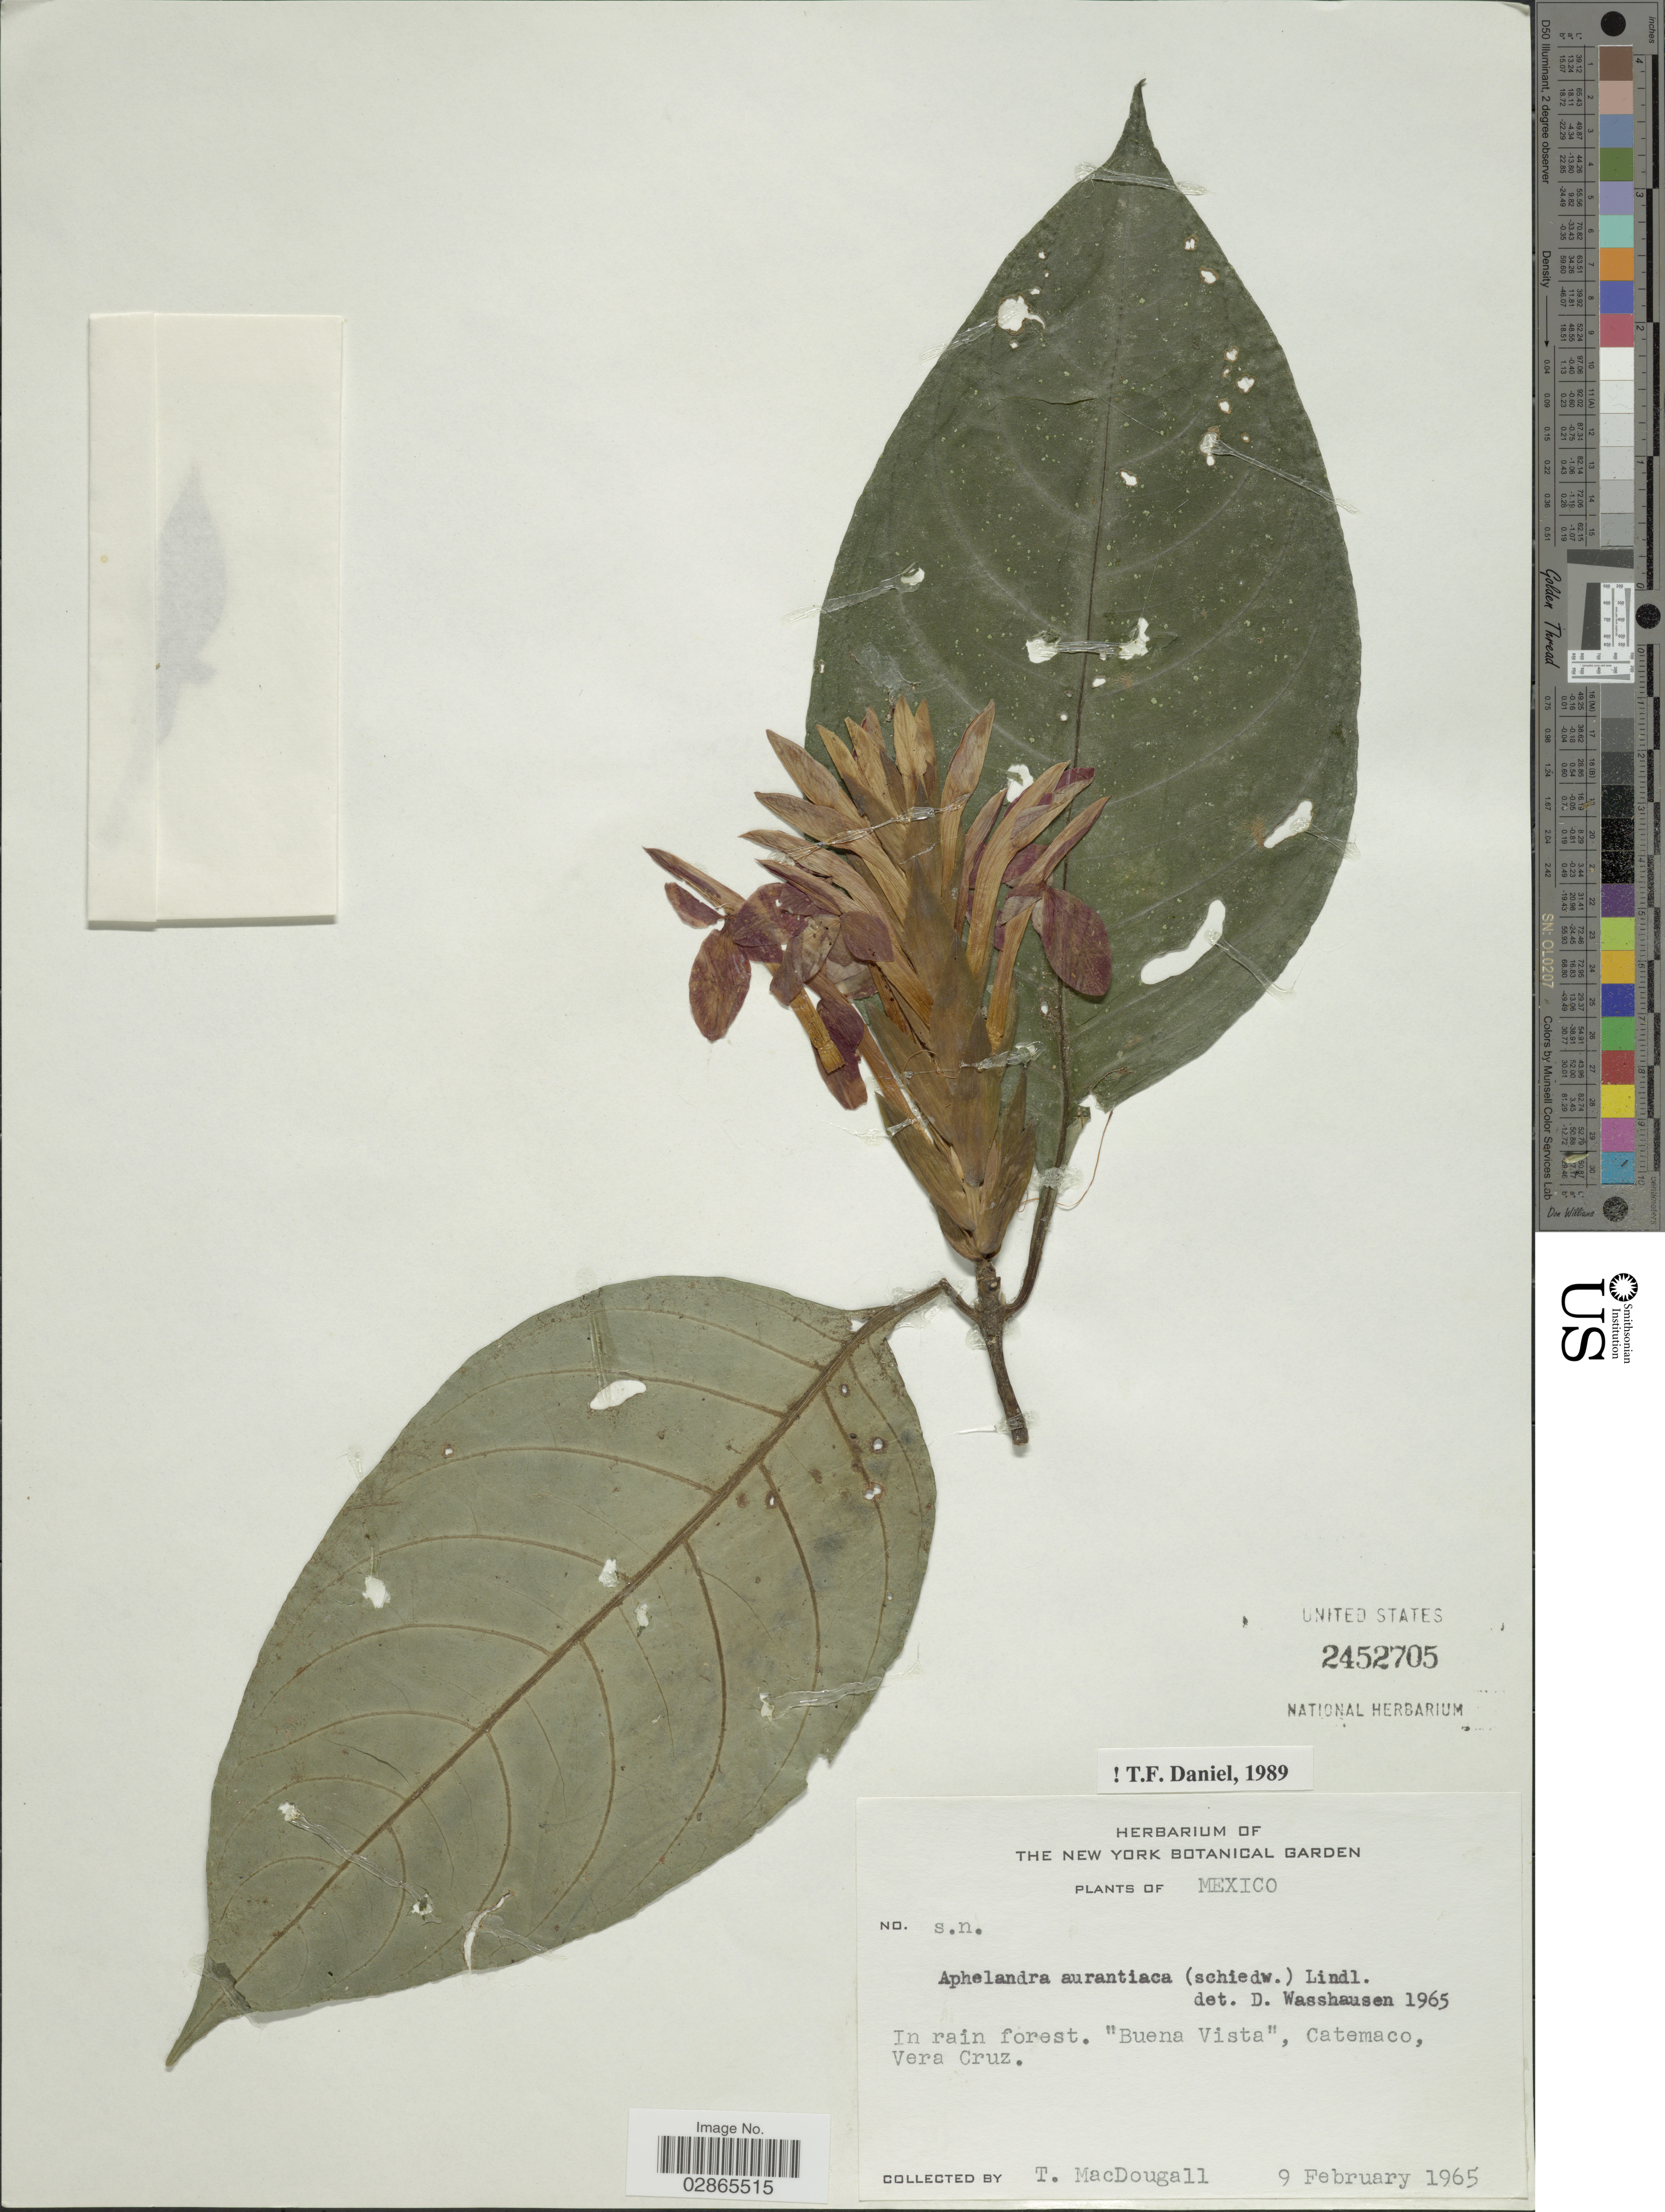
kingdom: Plantae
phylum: Tracheophyta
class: Magnoliopsida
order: Lamiales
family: Acanthaceae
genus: Aphelandra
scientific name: Aphelandra aurantiaca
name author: (Scheidw.) Lindl.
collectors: T. B. MacDougall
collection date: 1965-02-09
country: Mexico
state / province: Veracruz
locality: Buena Vista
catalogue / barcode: US 2452705